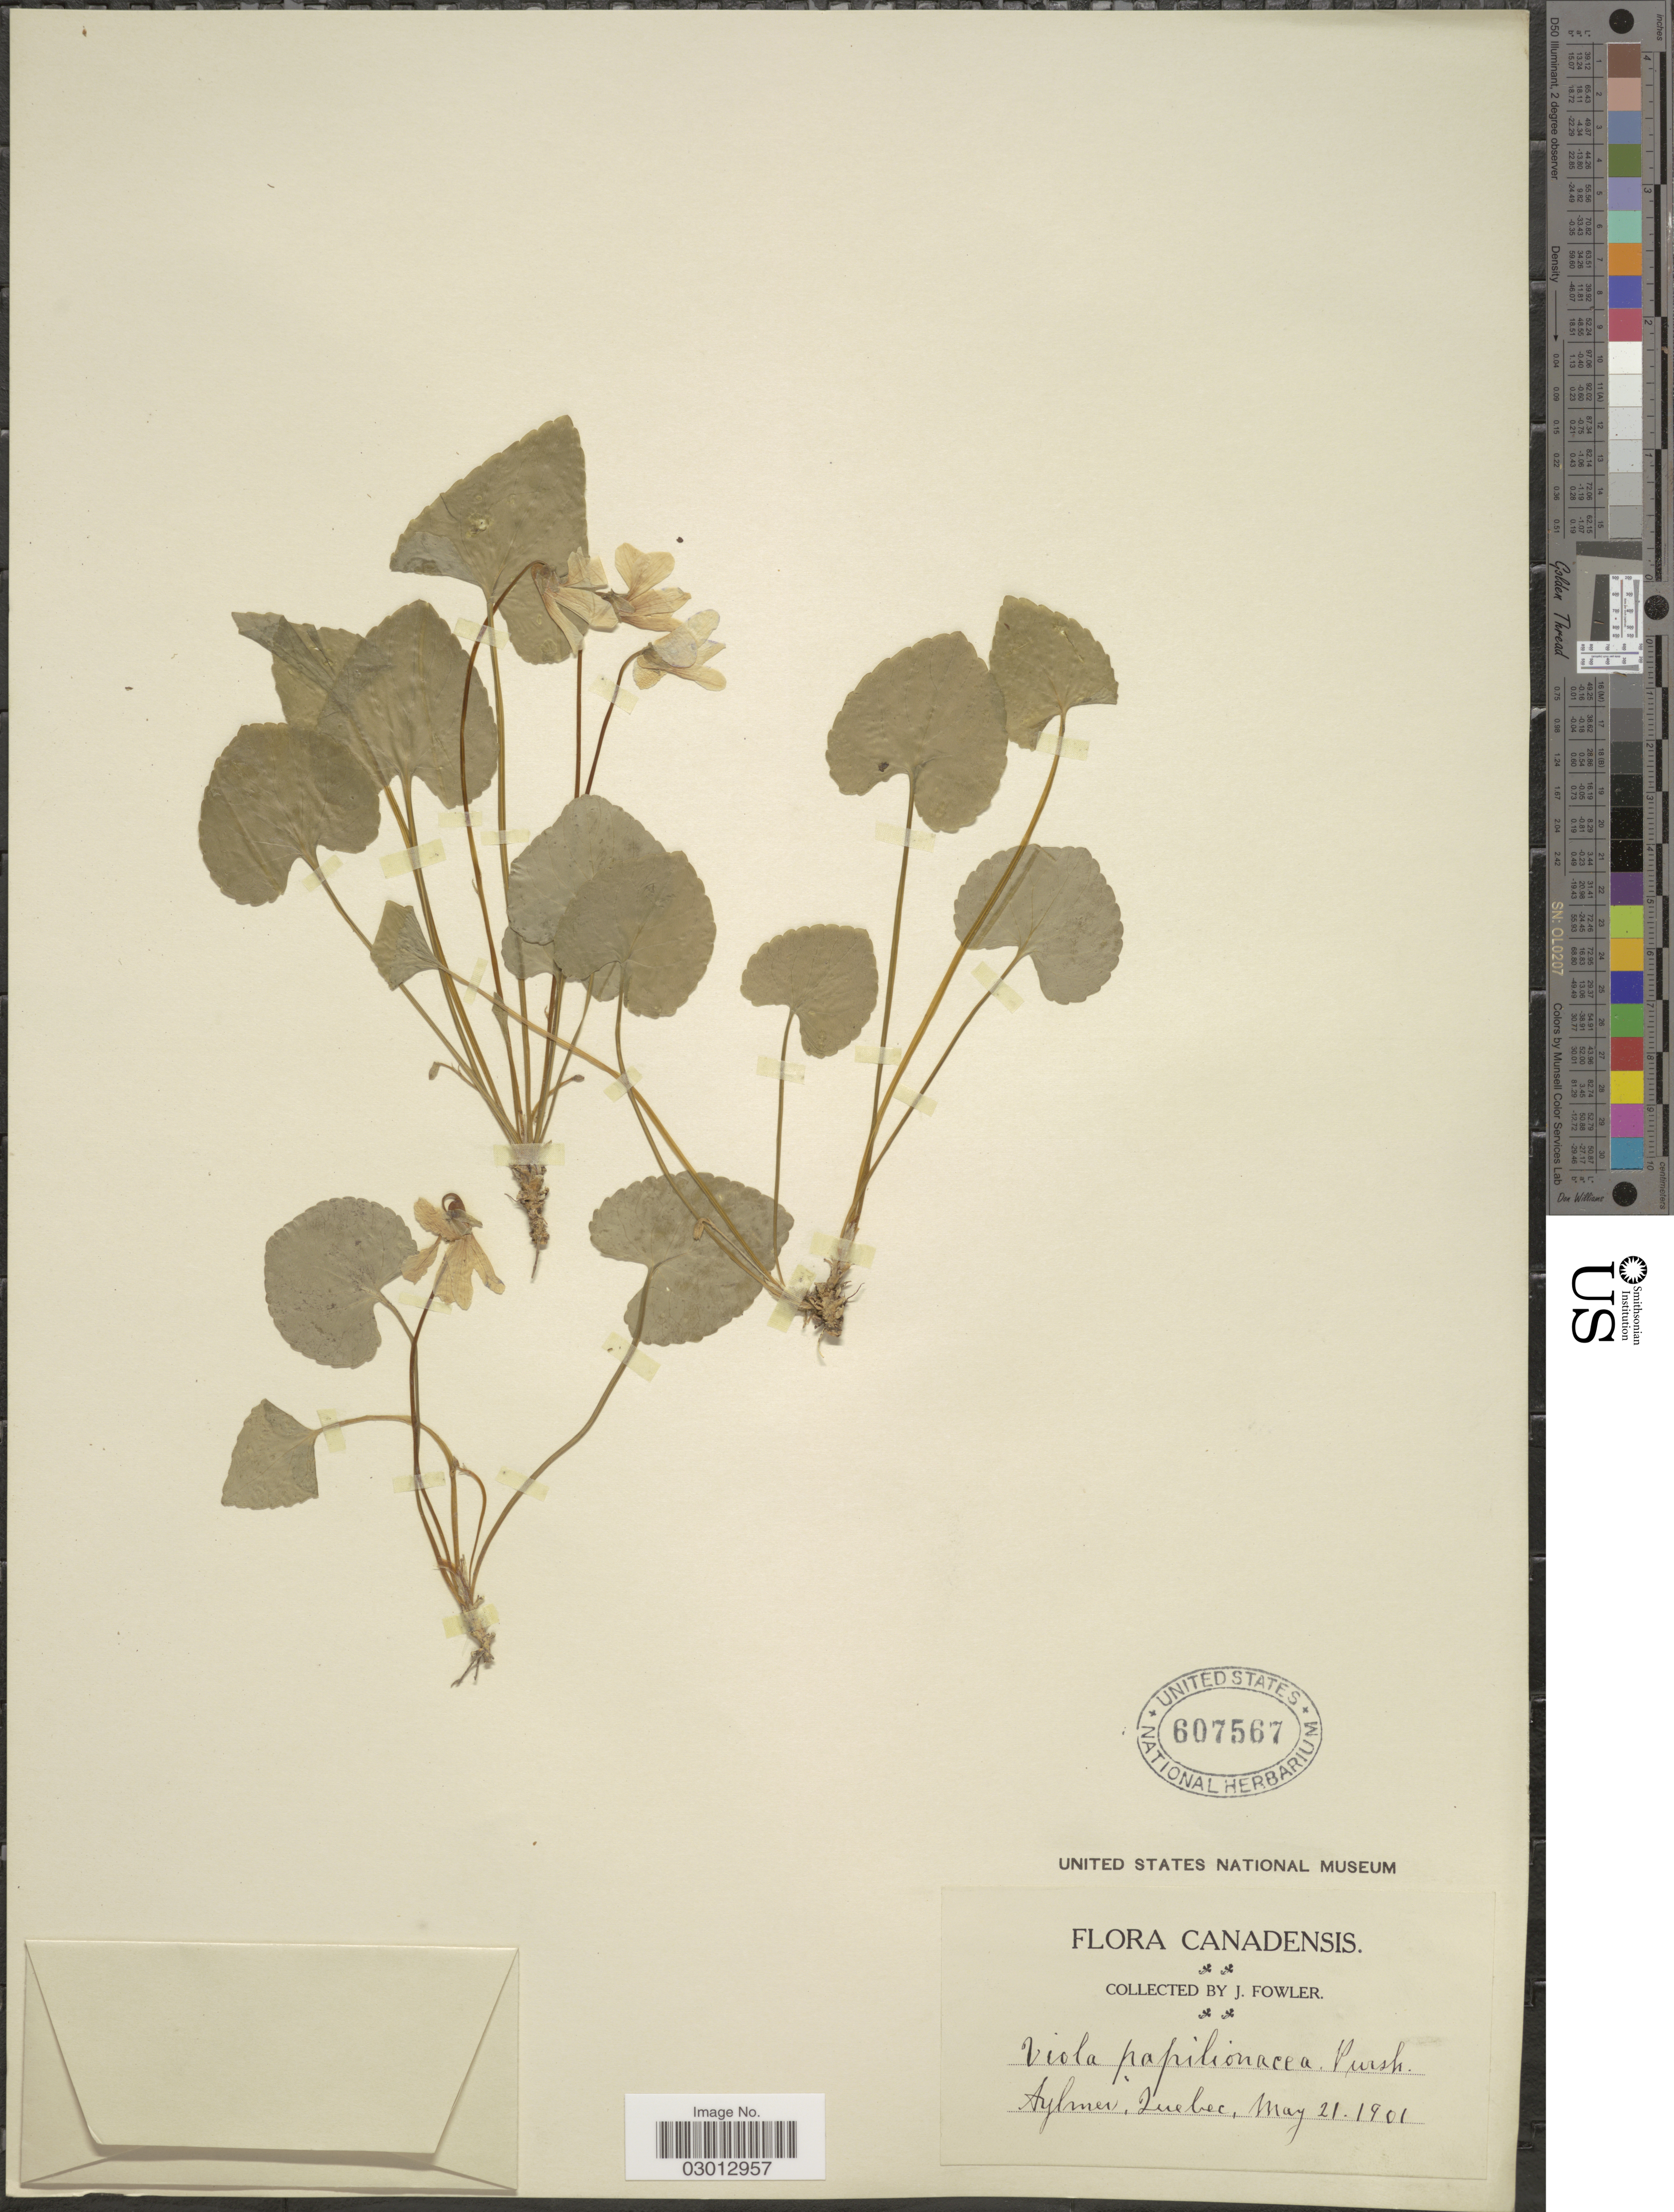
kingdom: Plantae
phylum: Tracheophyta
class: Magnoliopsida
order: Malpighiales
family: Violaceae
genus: Viola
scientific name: Viola papilionacea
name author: Pursh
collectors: J. Fowler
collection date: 1901-05-21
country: Canada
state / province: Quebec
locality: Aylmer, Quebec.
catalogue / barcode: US 607567